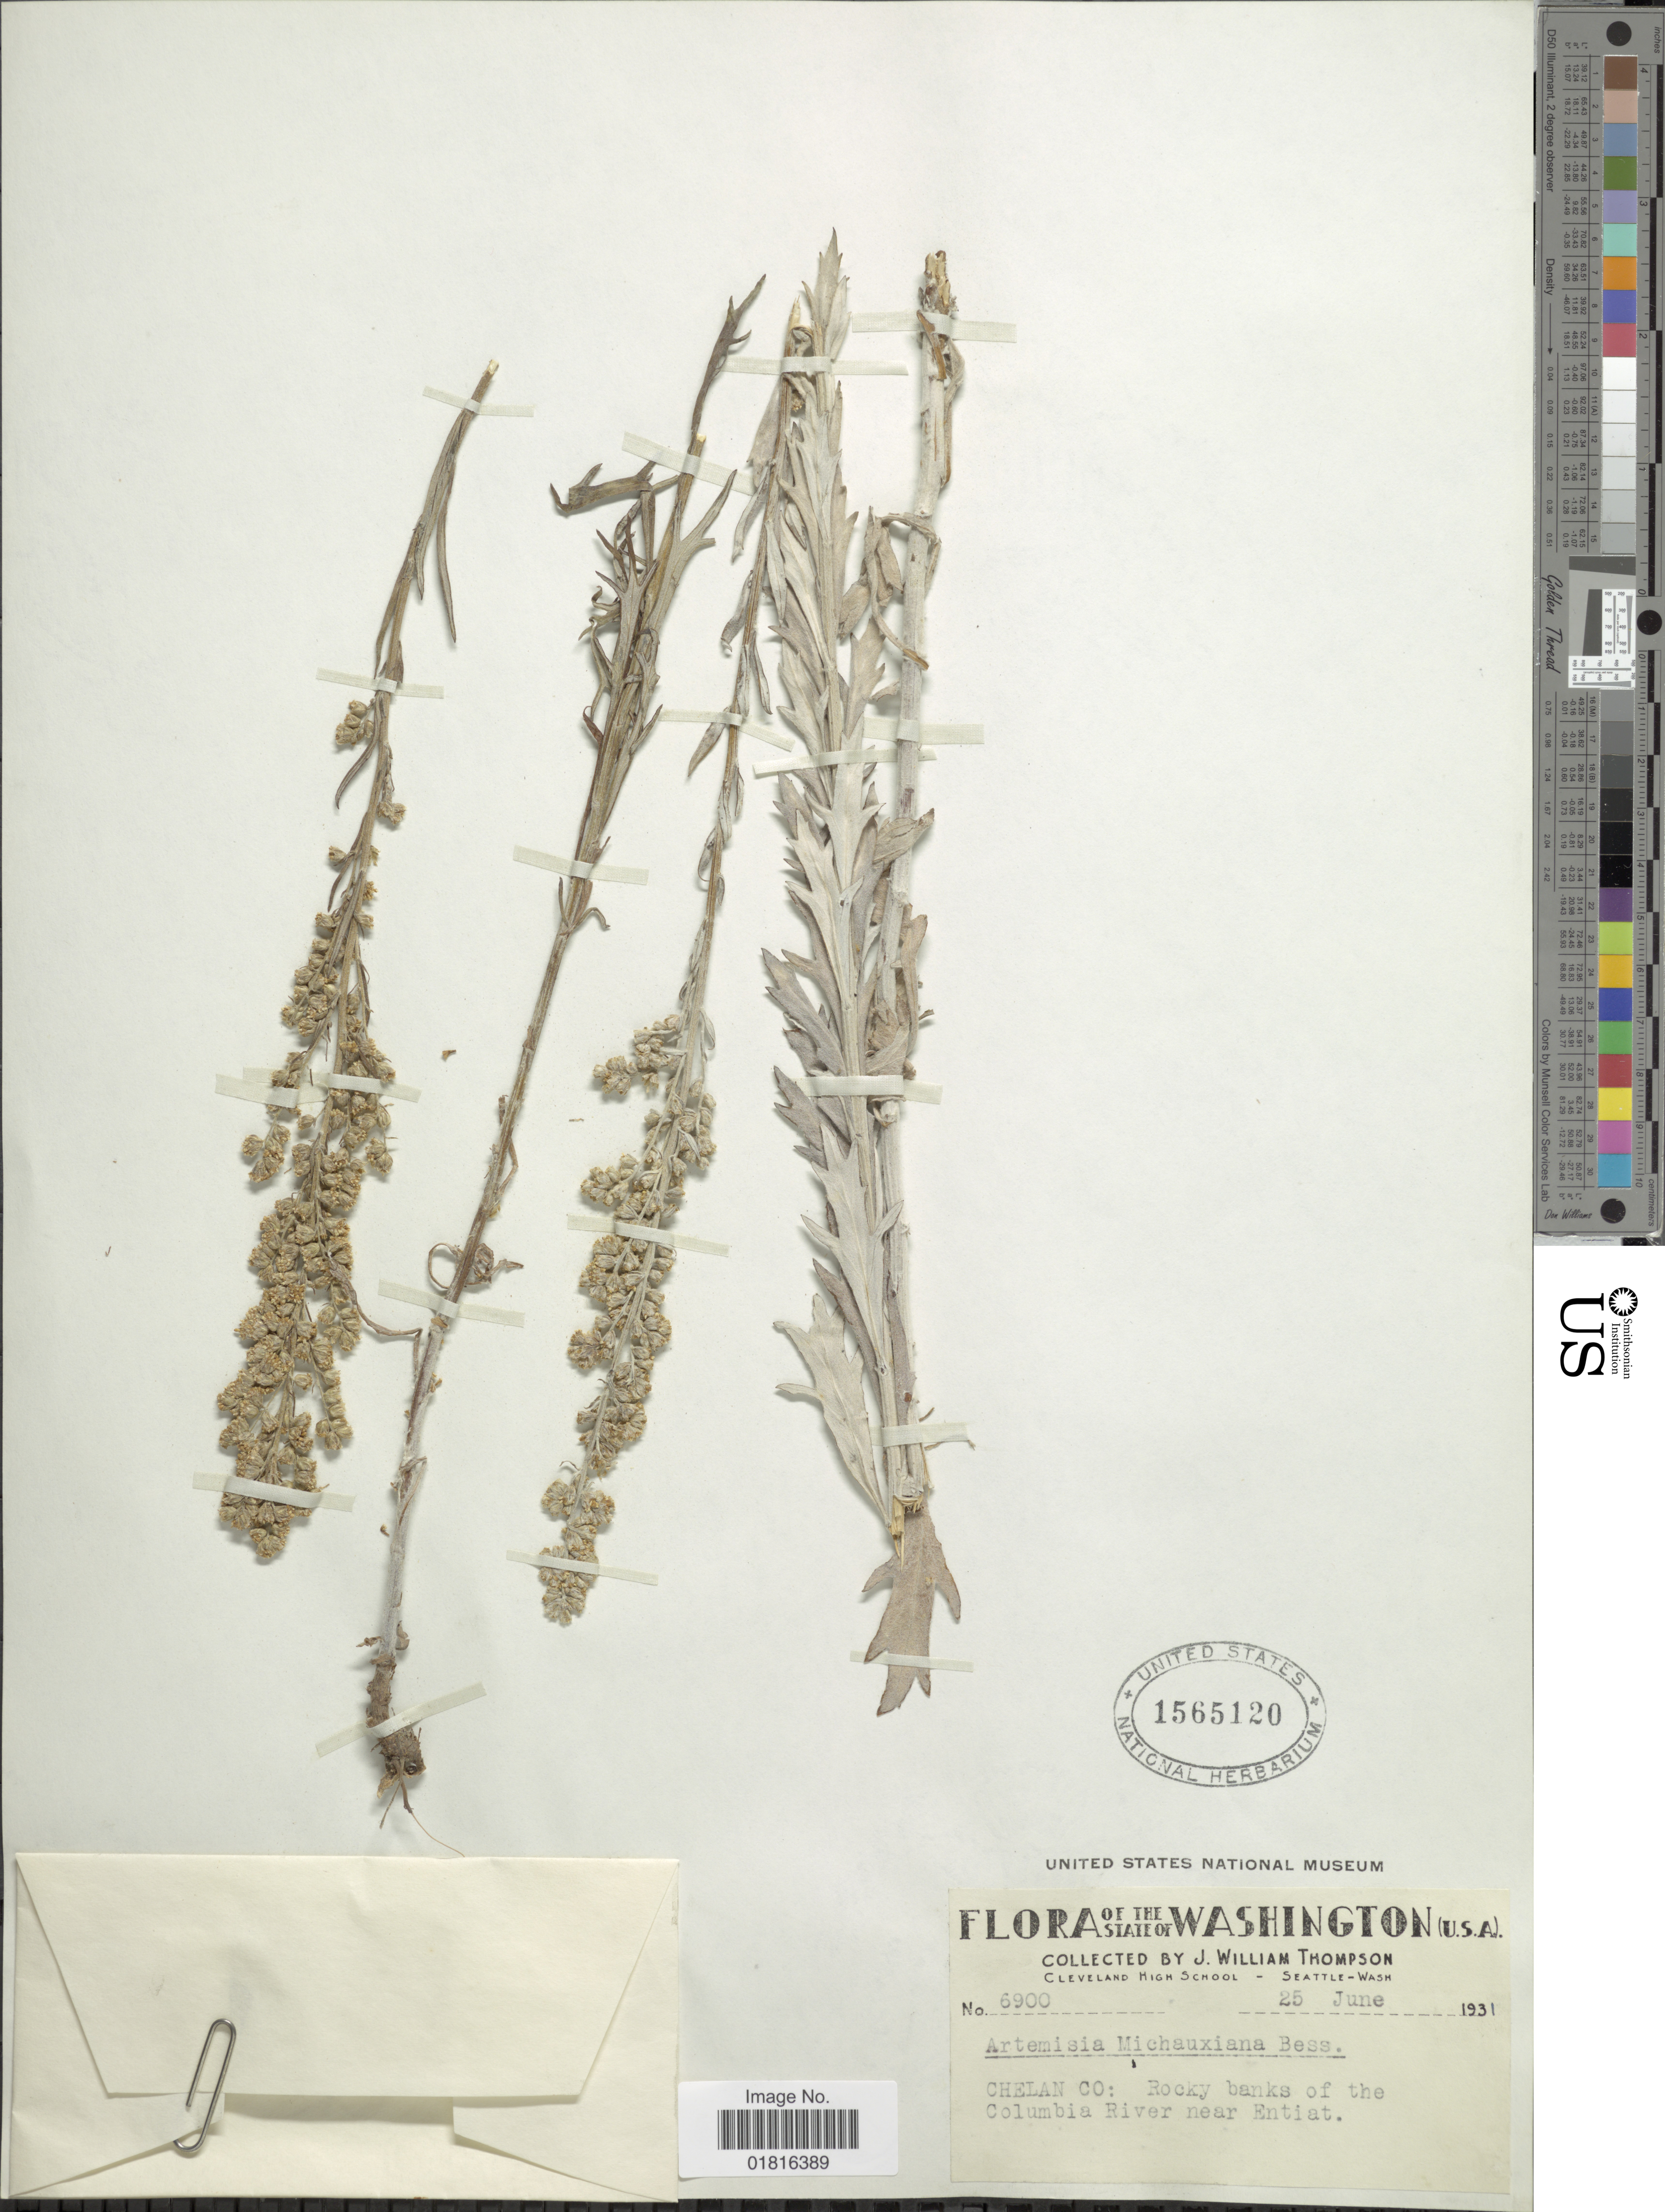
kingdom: Plantae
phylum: Tracheophyta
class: Magnoliopsida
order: Asterales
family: Asteraceae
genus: Artemisia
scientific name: Artemisia michauxiana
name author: Besser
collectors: J. W. Thompson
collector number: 6900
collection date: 1931-06-25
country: United States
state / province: Washington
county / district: Chelan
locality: Chelan Co: Rocky banks of the Columbia River near Entiat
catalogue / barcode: US 1565120